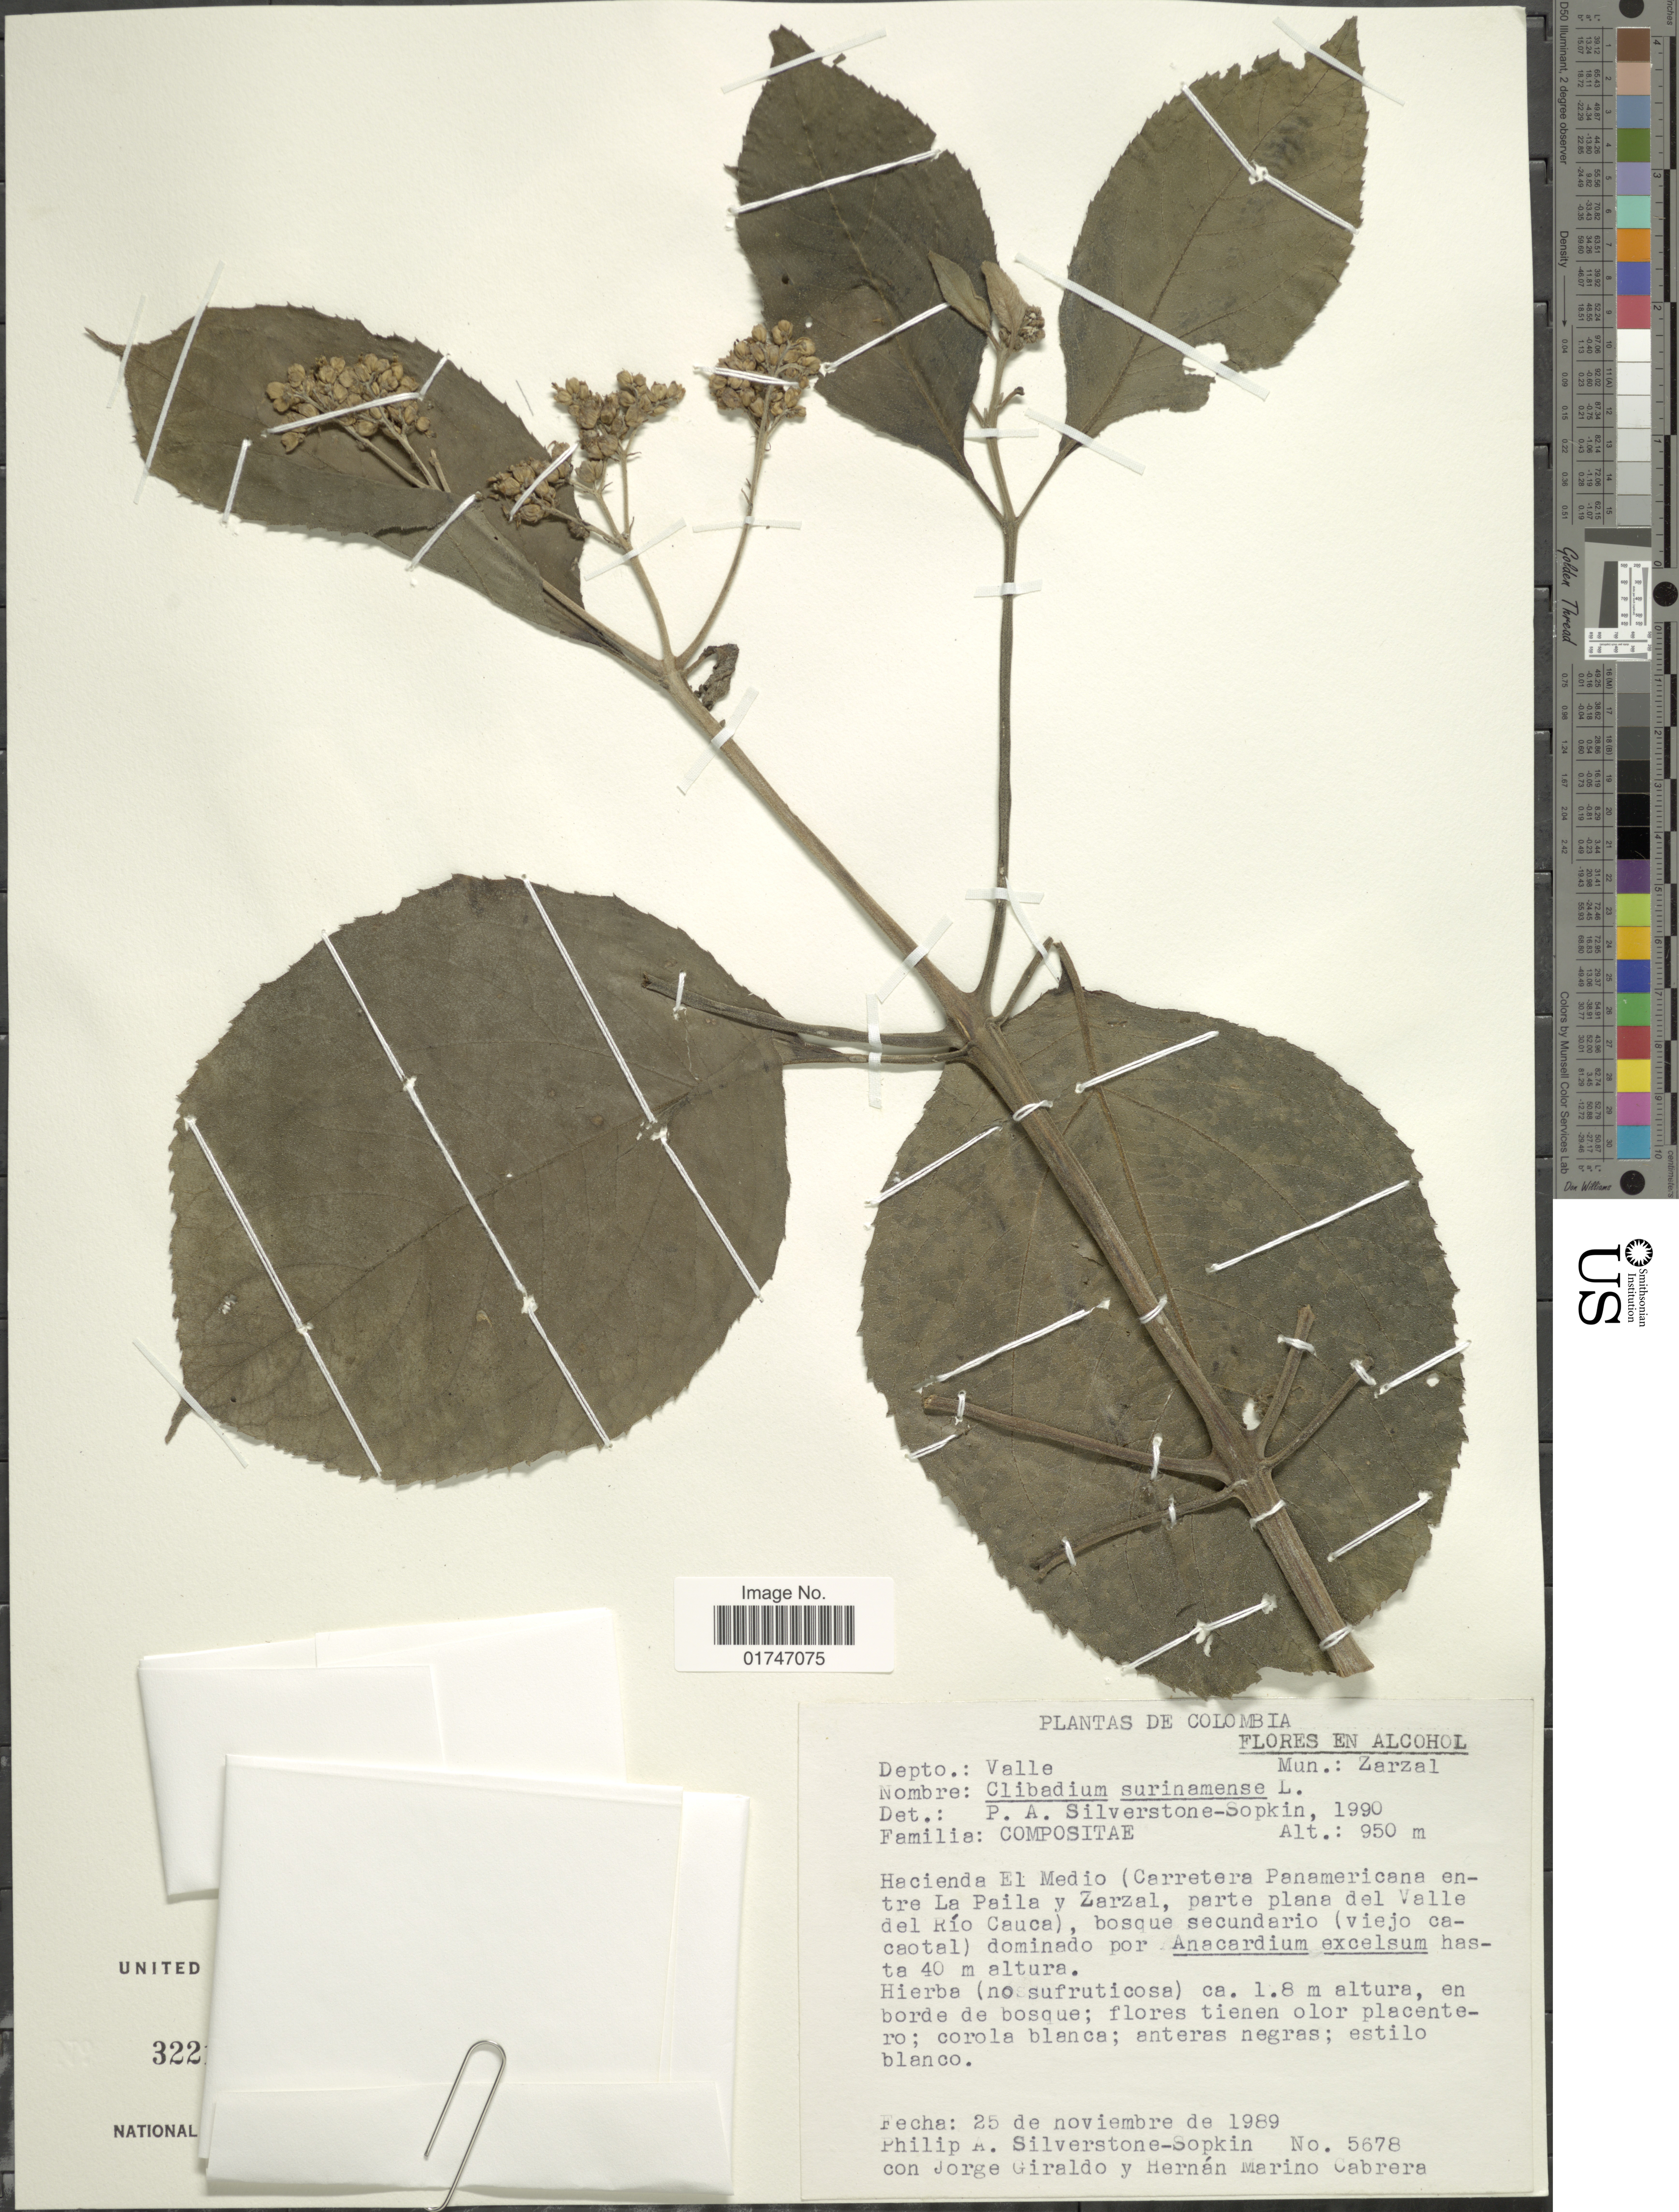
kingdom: Plantae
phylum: Tracheophyta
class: Magnoliopsida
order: Asterales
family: Asteraceae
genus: Clibadium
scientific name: Clibadium surinamense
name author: L.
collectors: P. A. Silverstone-Sopkin, J. Giraldo & H. Cabrera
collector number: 5678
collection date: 1989-11-25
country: Colombia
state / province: Valle del Cauca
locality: Depto.: Valle. Mun.: Zarzal. Hacienda El Medio (Carretera Panamericana entre La Paila y Zarzal, parte plana del Valle del Río Cauca)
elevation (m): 950